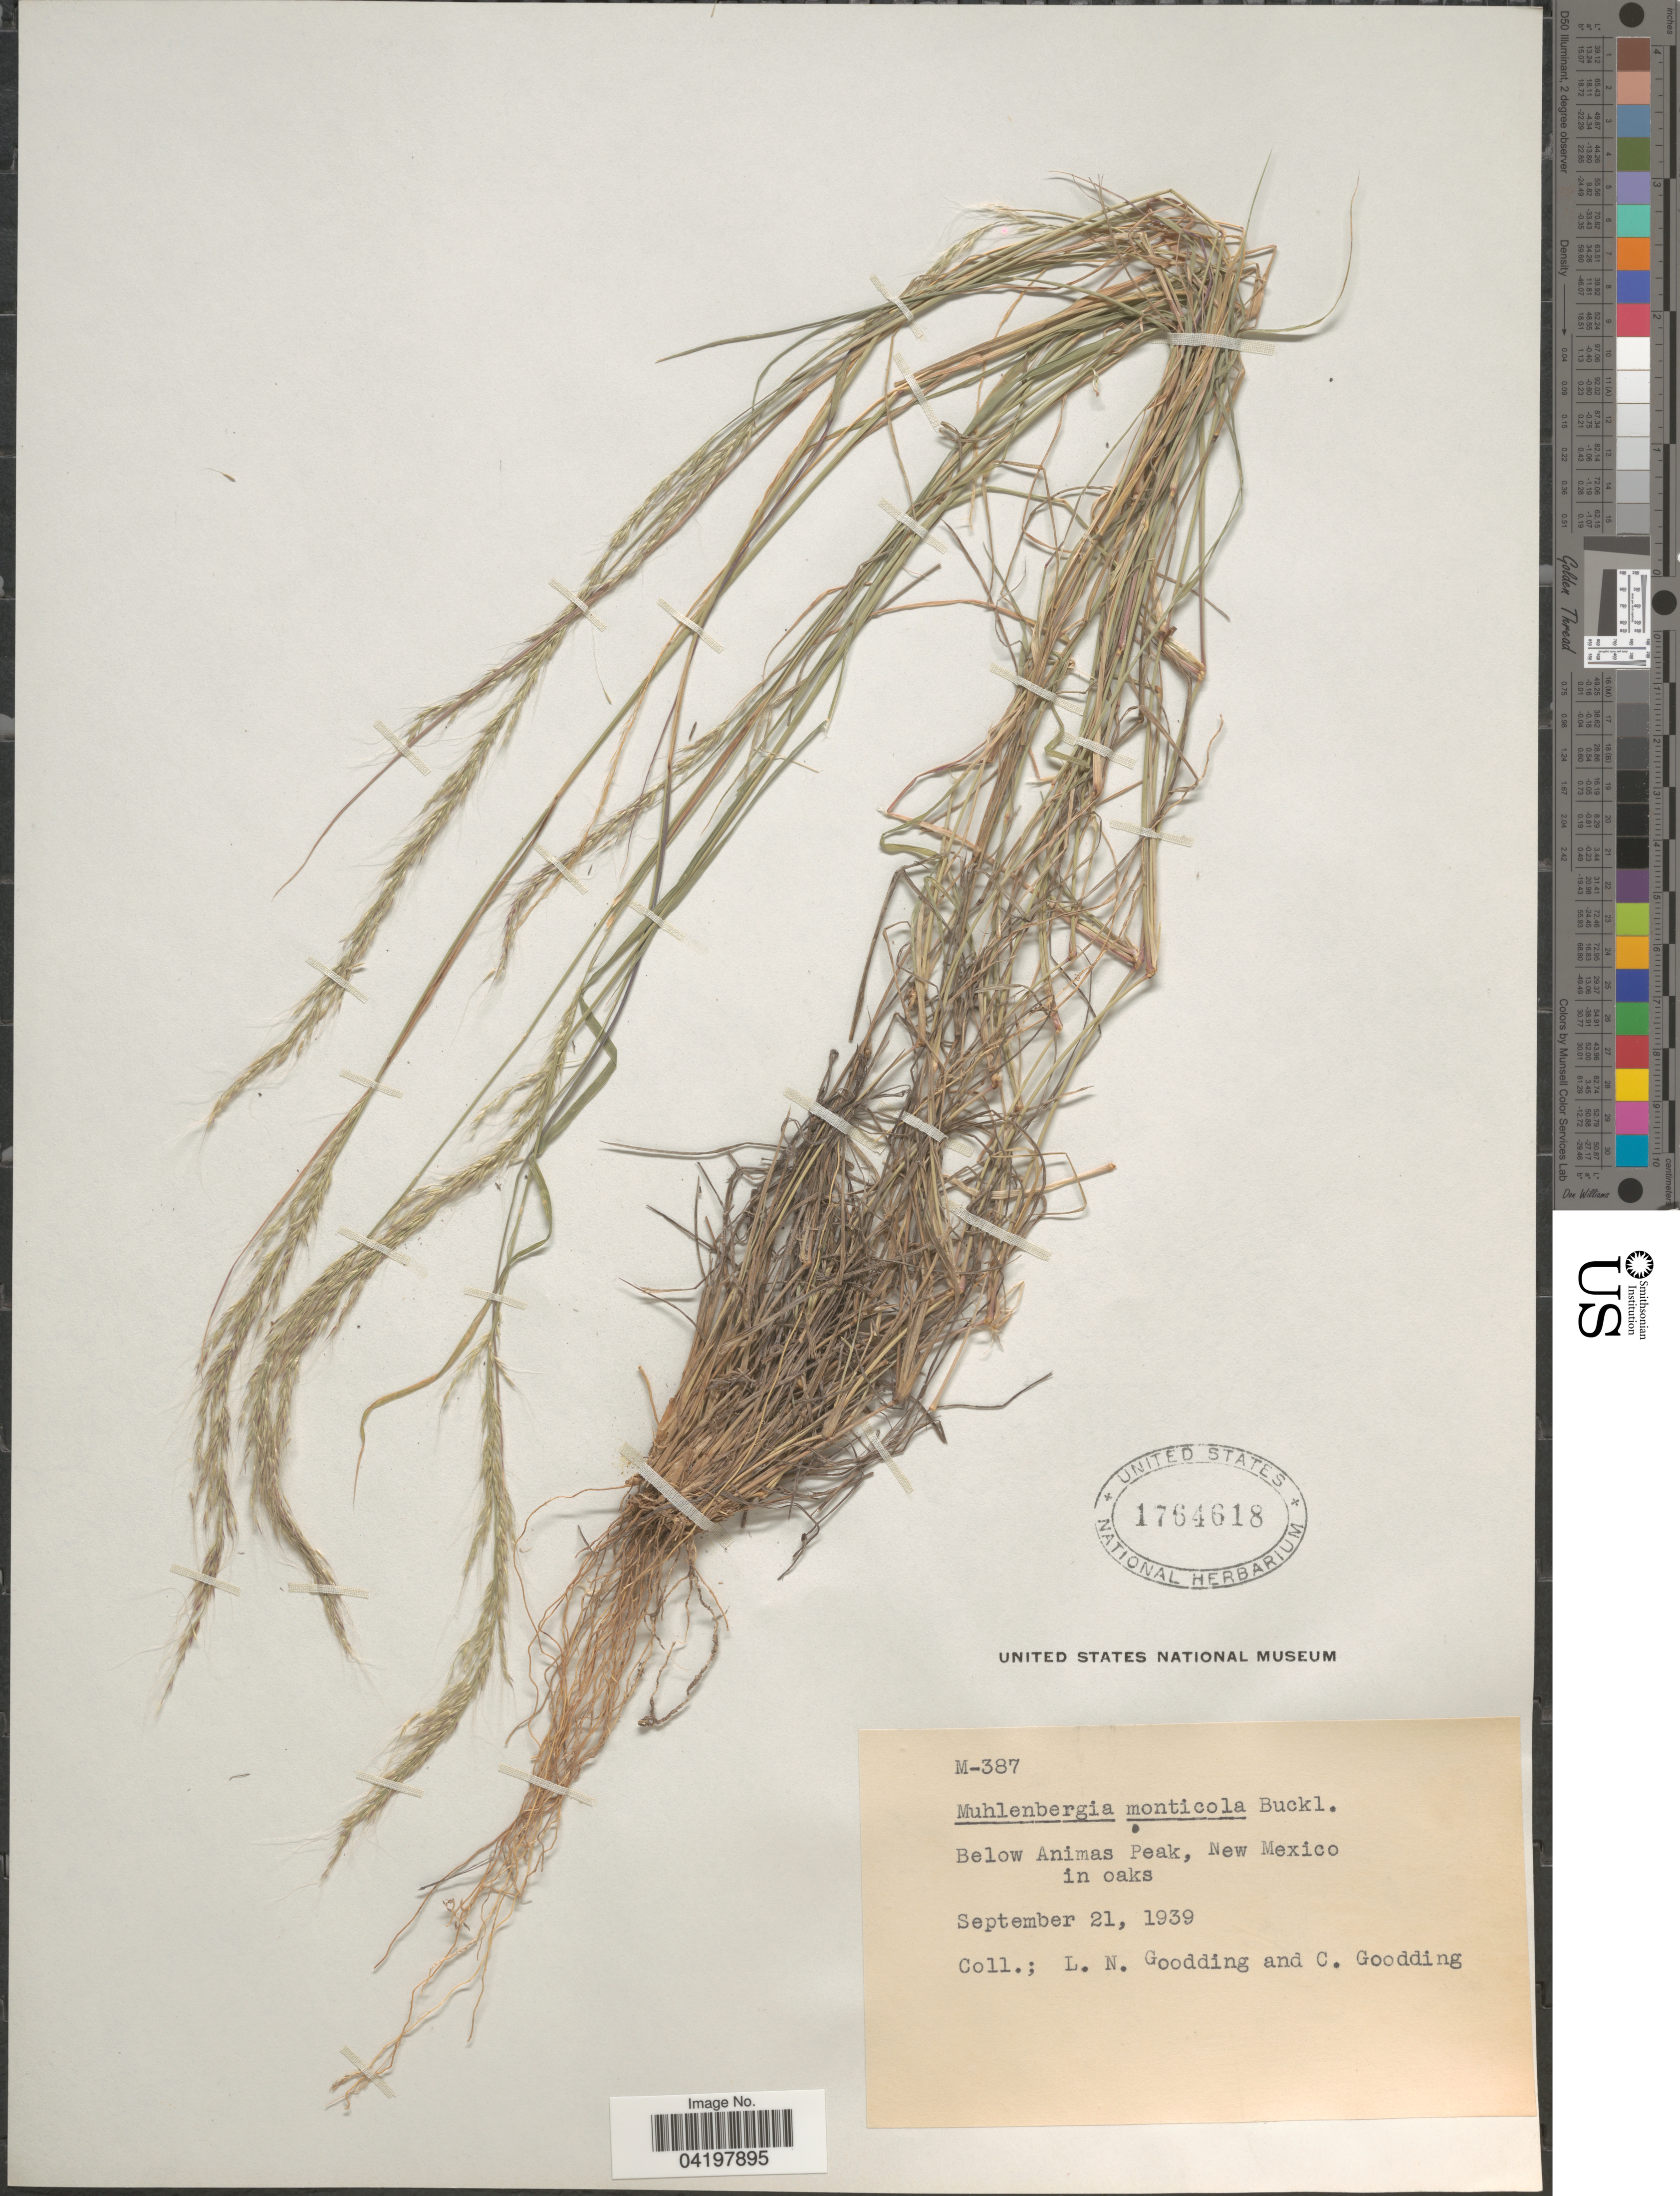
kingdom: Plantae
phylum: Tracheophyta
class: Liliopsida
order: Poales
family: Poaceae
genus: Muhlenbergia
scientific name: Muhlenbergia tenuifolia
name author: (Kunth) Kunth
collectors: L. N. Goodding & C. Goodding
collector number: M-387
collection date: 1939-09-21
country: United States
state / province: New Mexico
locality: Below Animas Peak.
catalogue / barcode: US 1764618